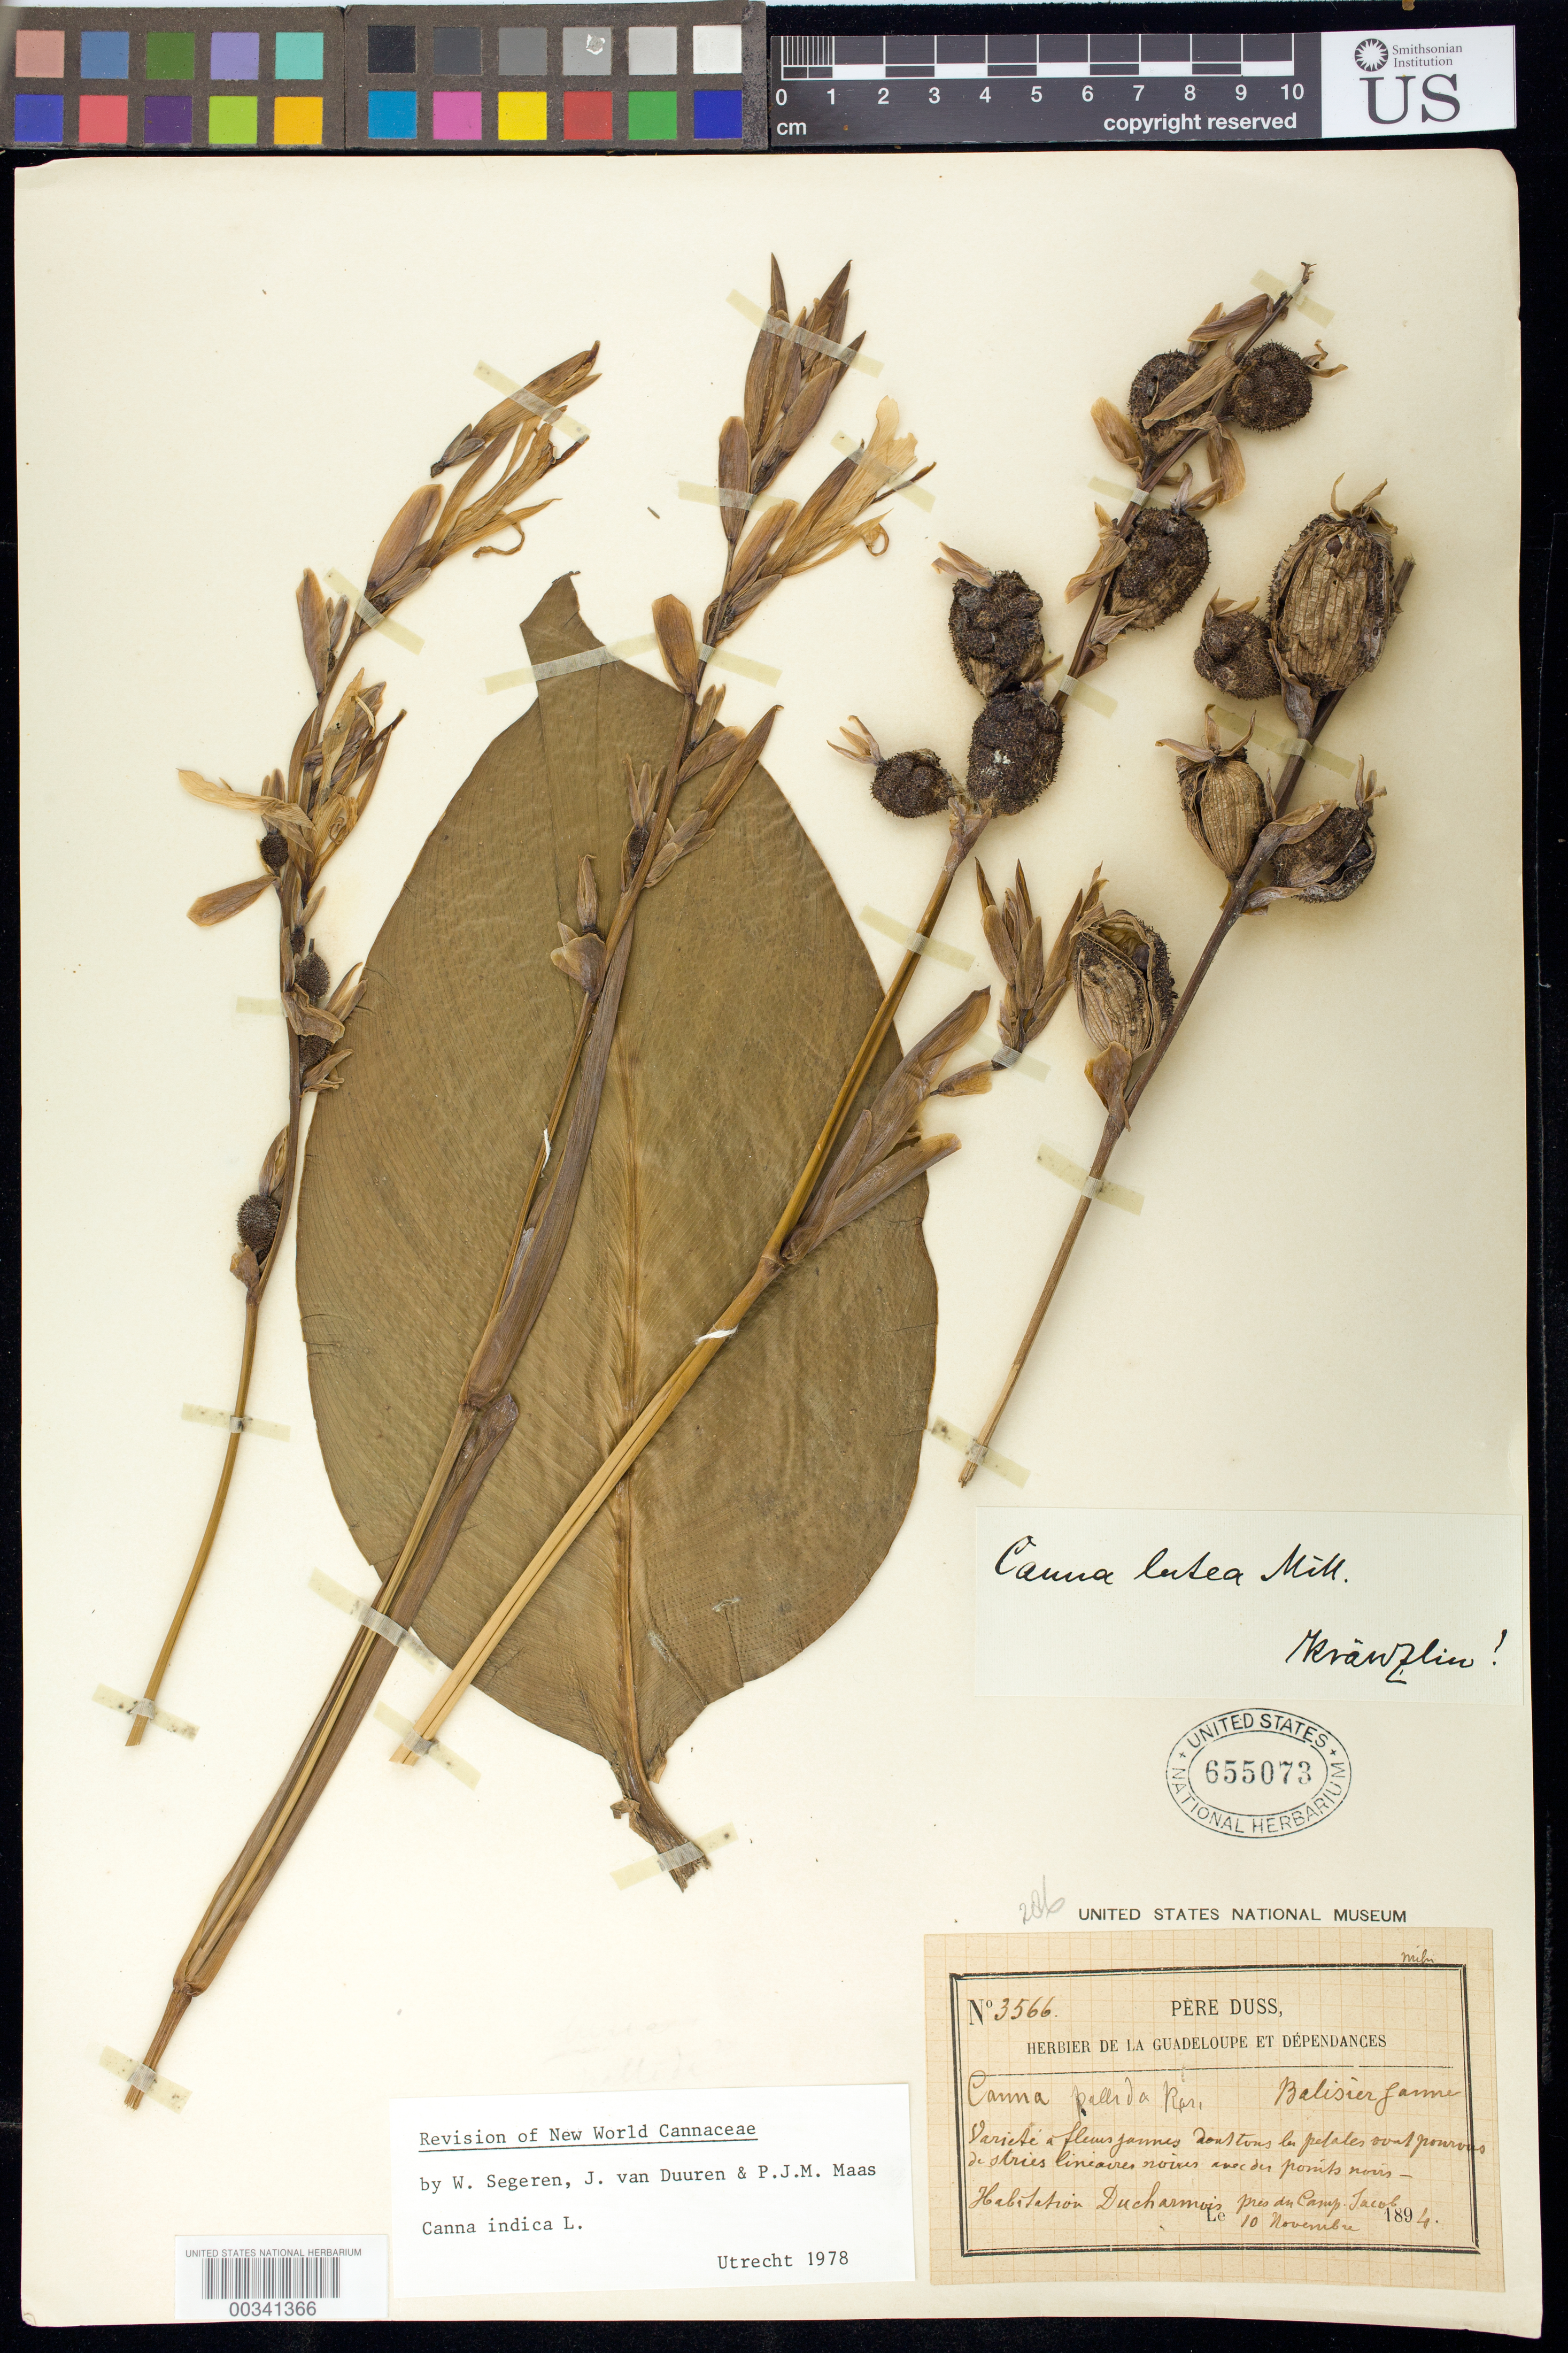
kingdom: Plantae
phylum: Tracheophyta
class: Liliopsida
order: Zingiberales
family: Cannaceae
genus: Canna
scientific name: Canna indica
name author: L.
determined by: Segeren, W.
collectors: Père Duss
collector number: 3566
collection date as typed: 10 Nov 1894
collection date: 1894-11-10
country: Guadeloupe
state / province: Basse-terre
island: Basse Terre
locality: Herbier de la guadeloupe et dependances, habitation ducharmois pres du camp-jacob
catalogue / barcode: US 655073